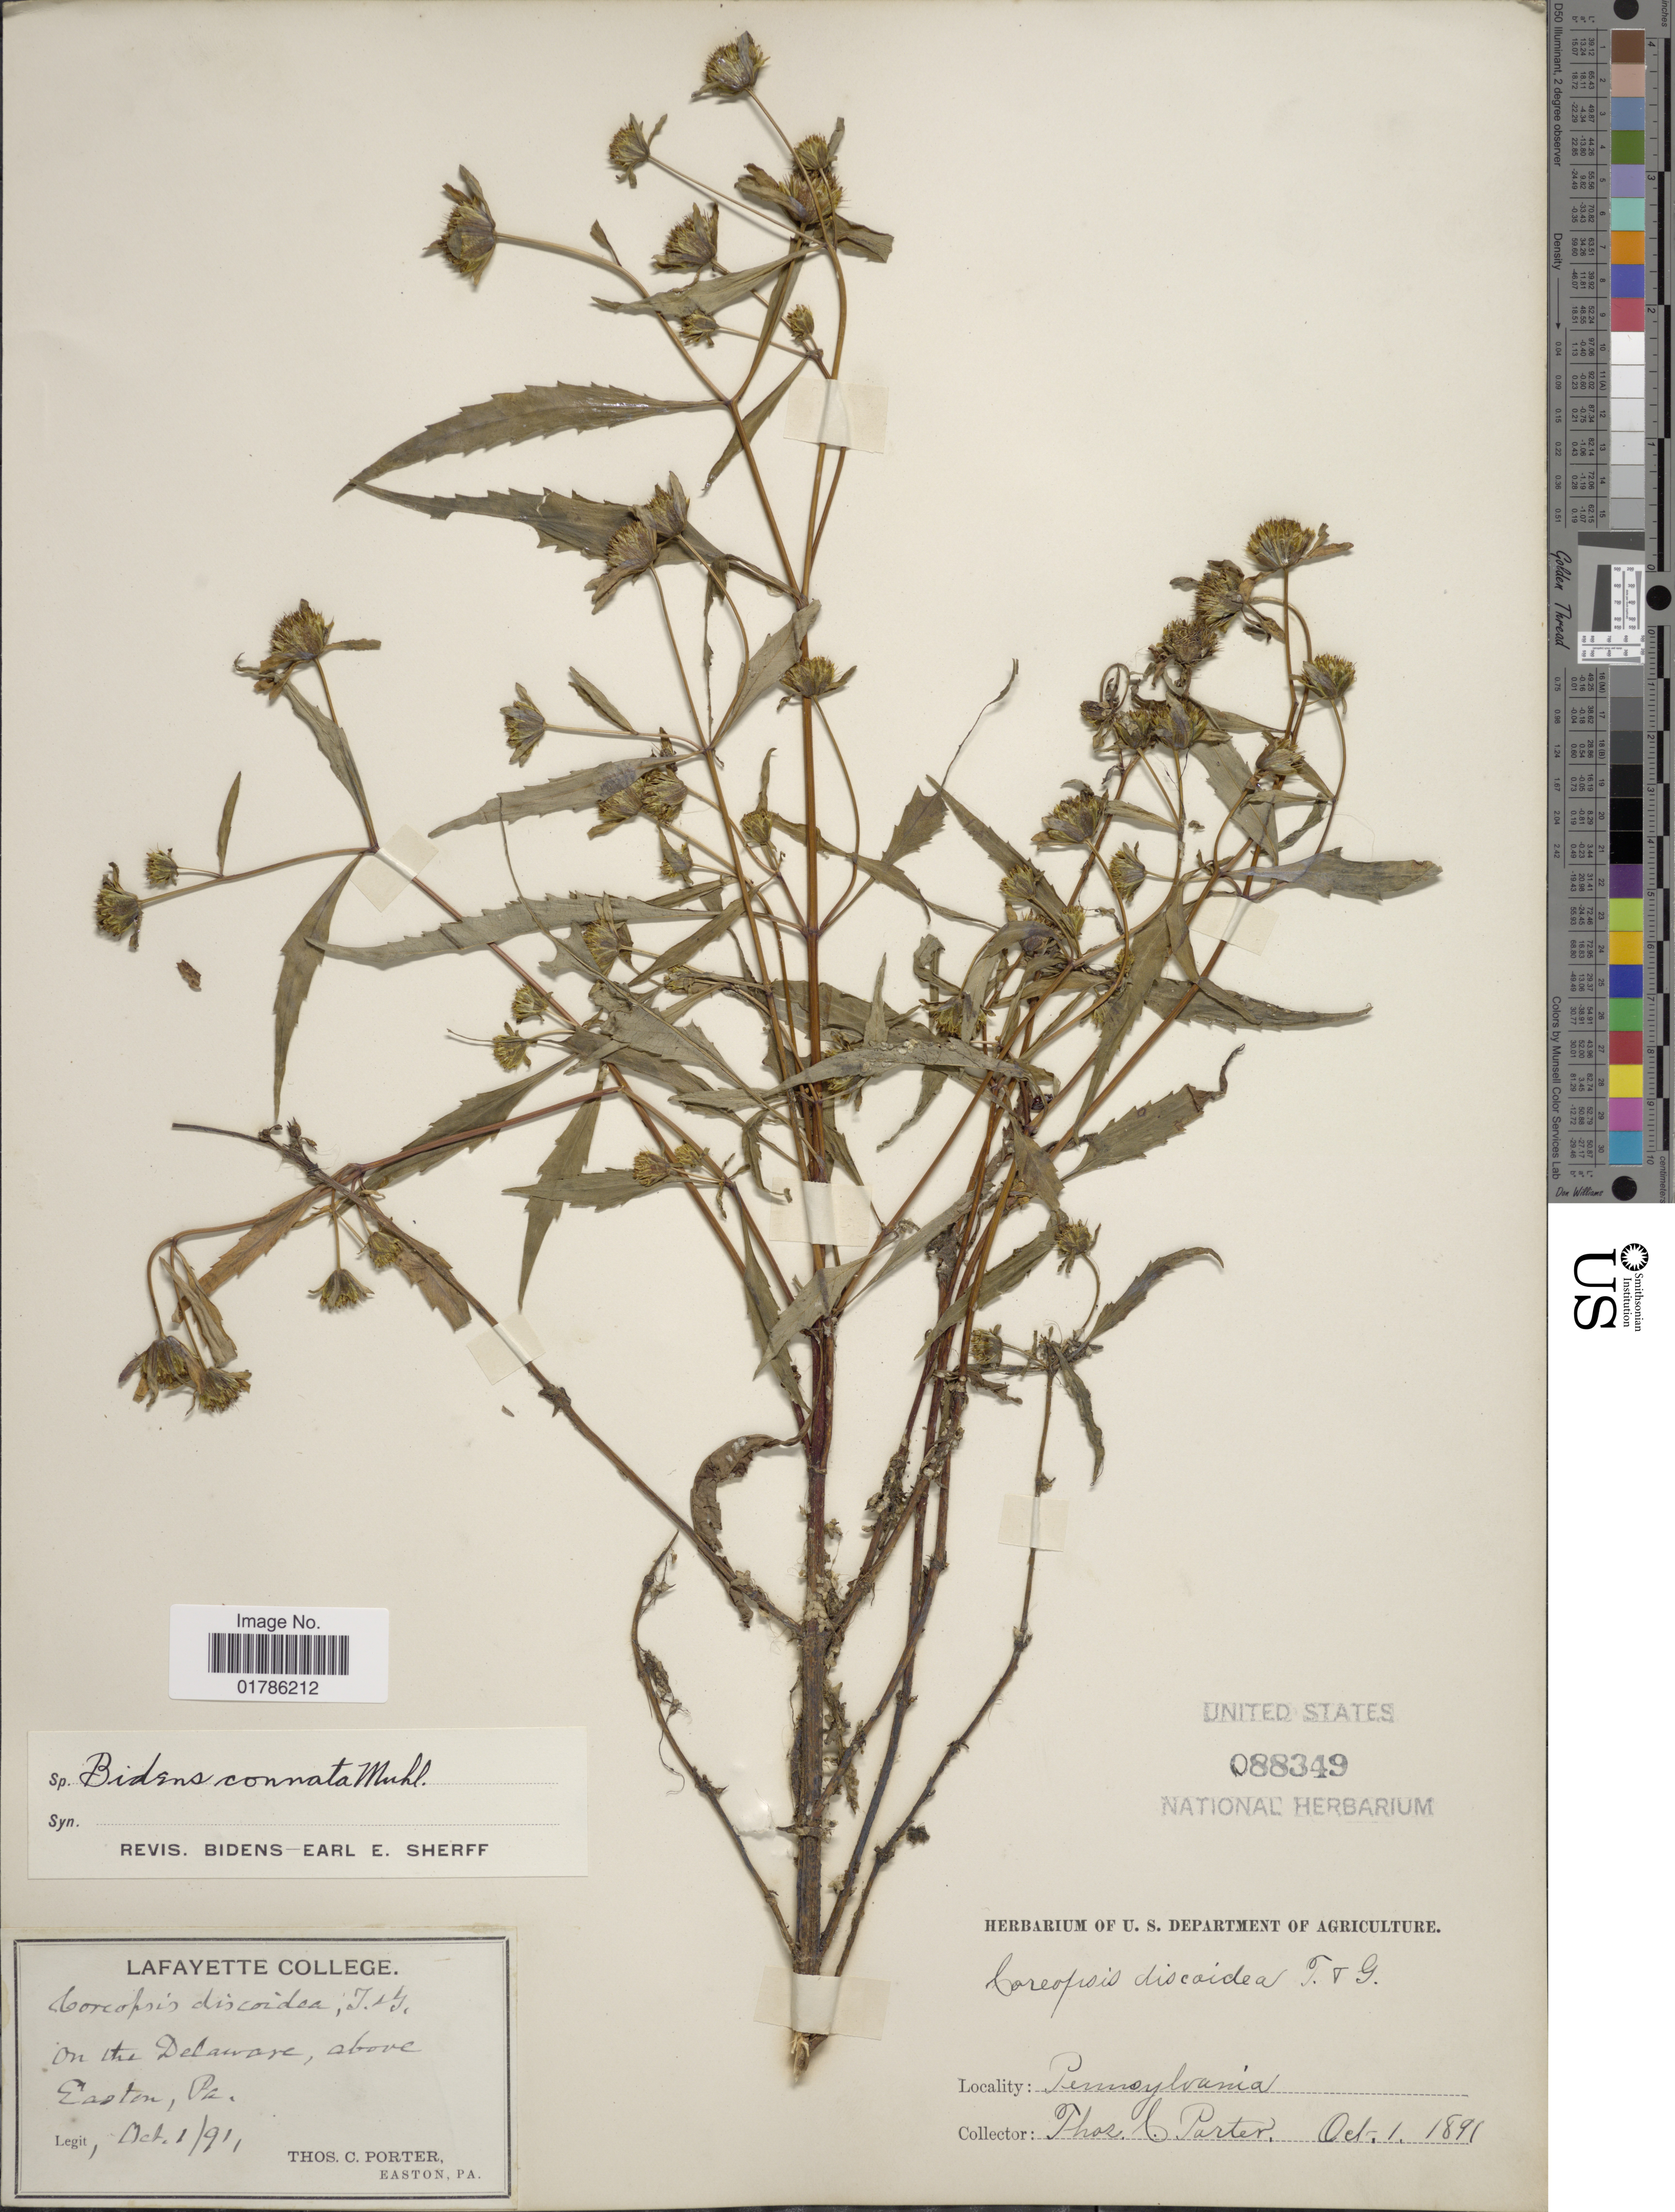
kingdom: Plantae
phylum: Tracheophyta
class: Magnoliopsida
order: Asterales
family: Asteraceae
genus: Bidens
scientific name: Bidens connata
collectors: T. C. Porter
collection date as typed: Transcribed d/m/y: 1/10/91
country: United States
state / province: Pennsylvania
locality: Easton, Pa.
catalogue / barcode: US 88349